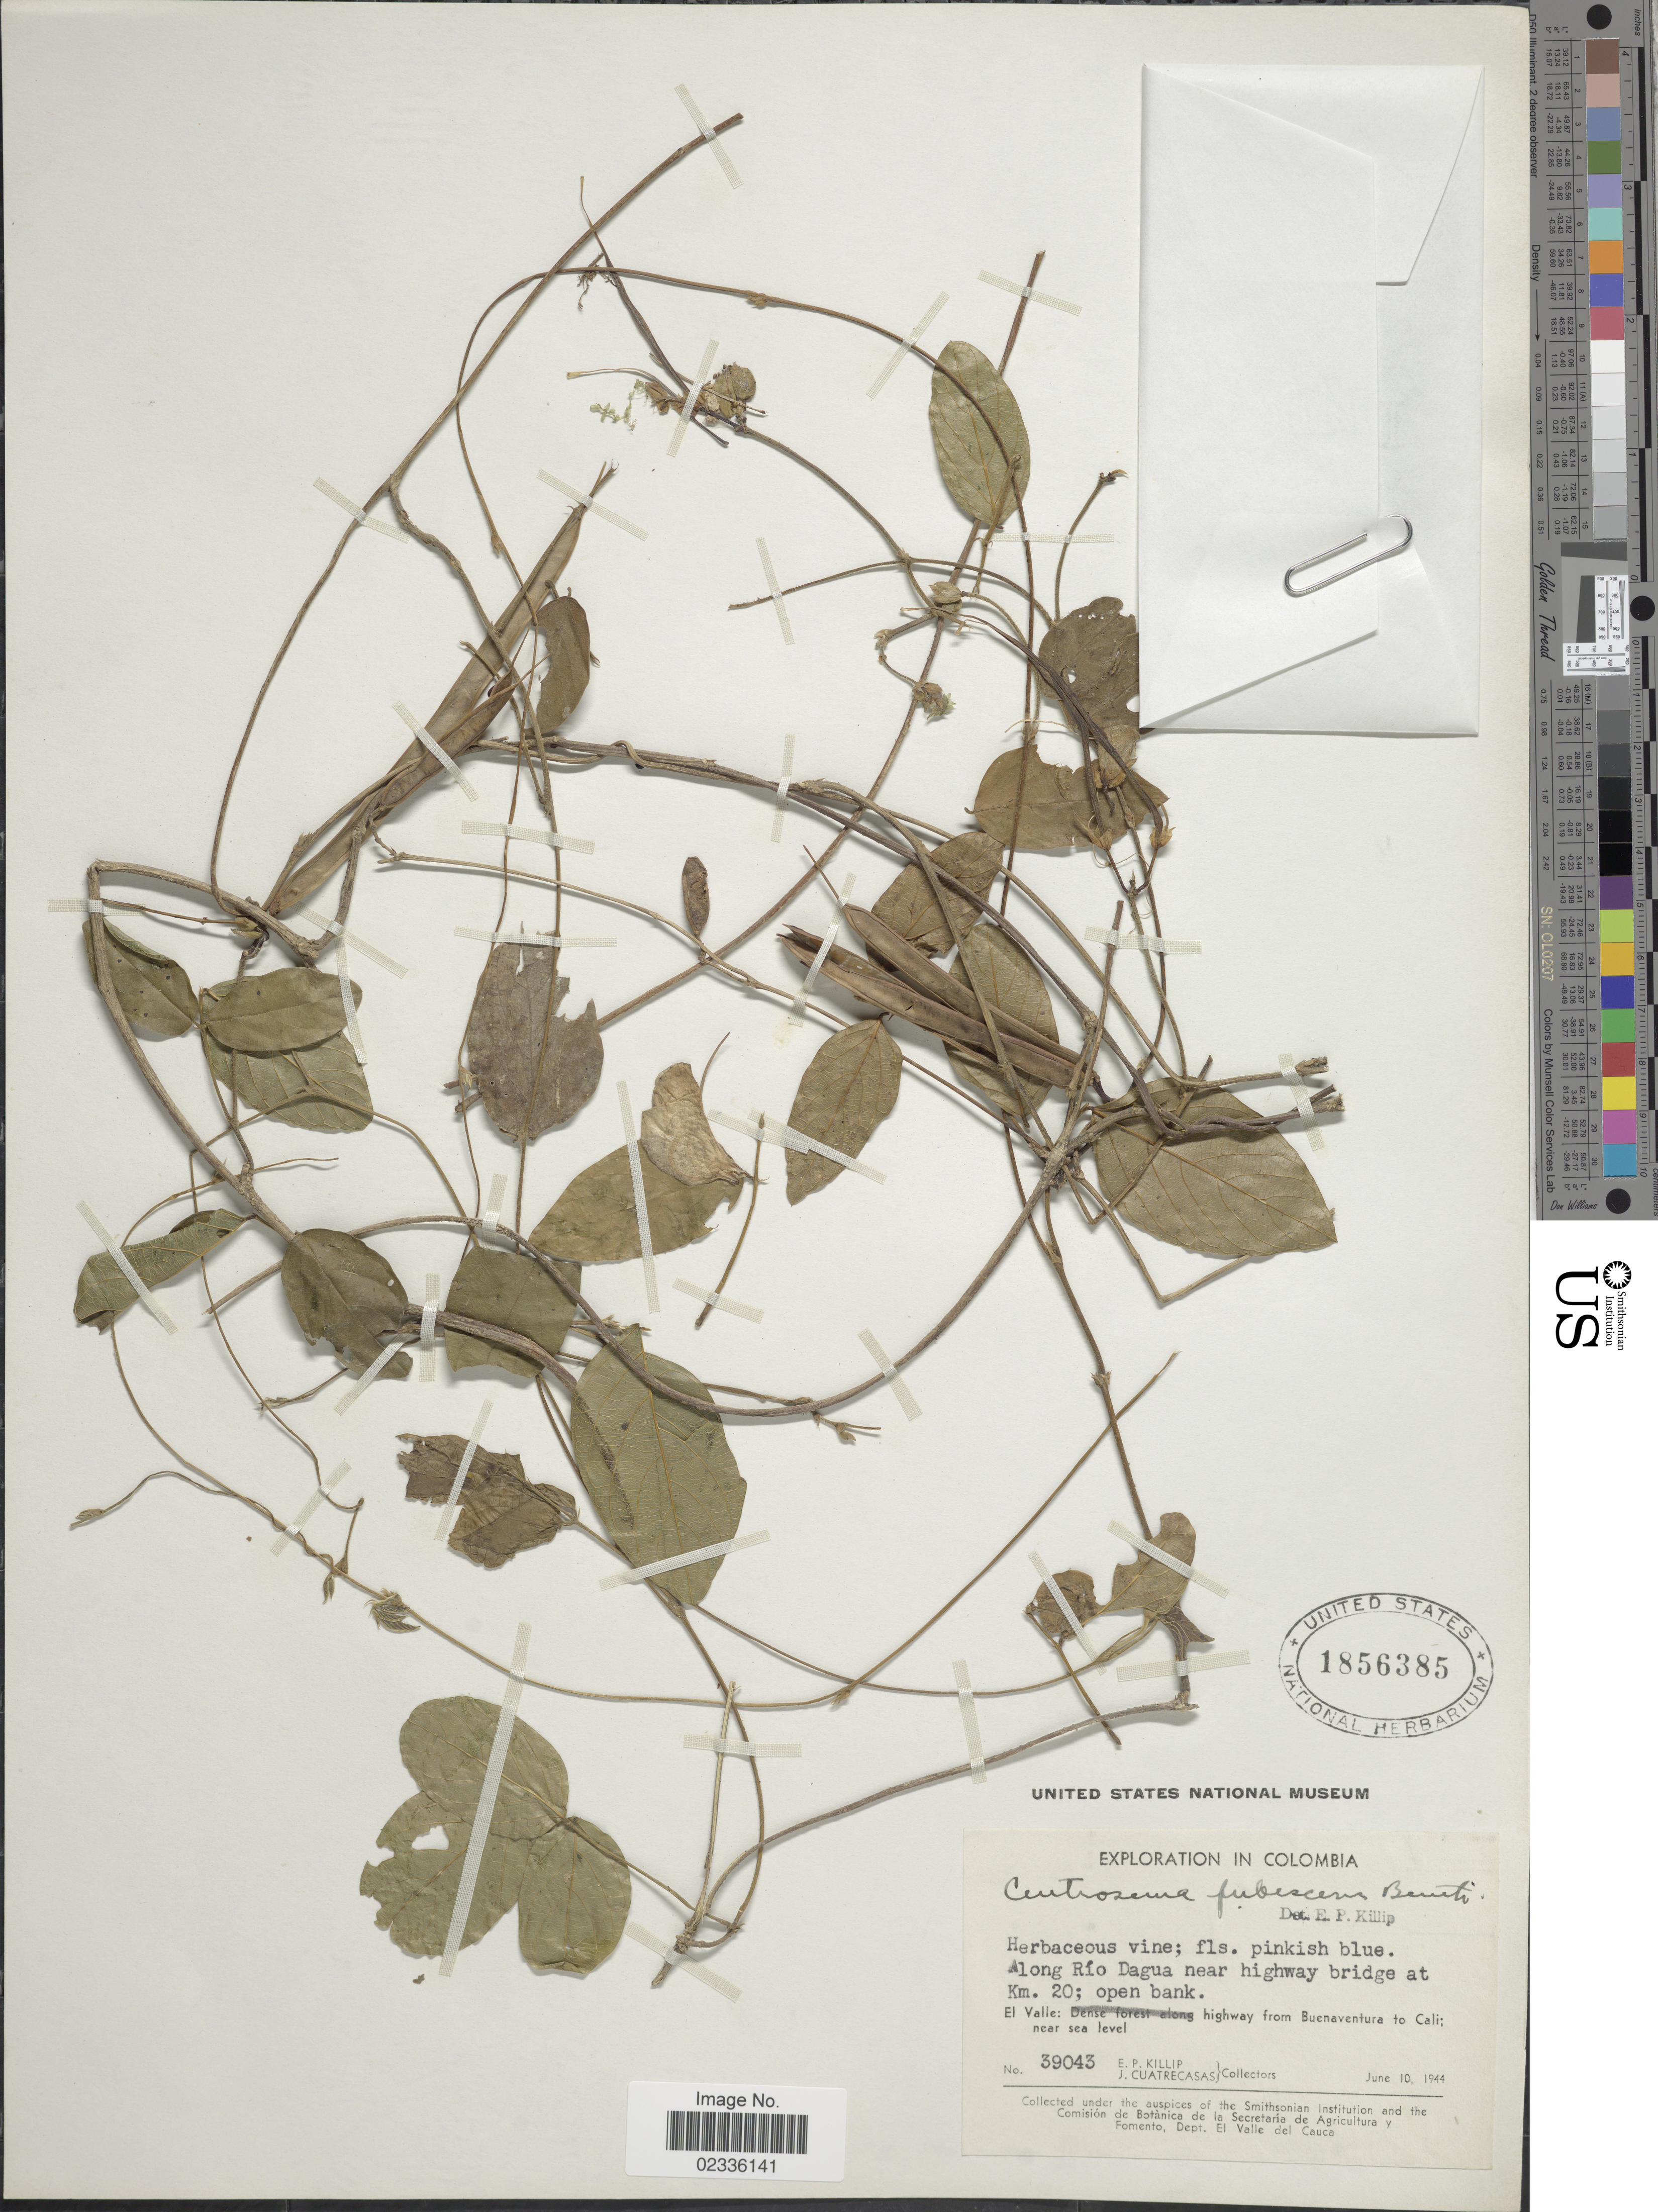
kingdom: Plantae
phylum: Tracheophyta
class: Magnoliopsida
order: Fabales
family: Fabaceae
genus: Centrosema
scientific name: Centrosema pubescens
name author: Benth.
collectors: E. P. Killip & J. Cuatrecasas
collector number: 39043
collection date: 1944-06-10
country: Colombia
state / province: Valle del Cauca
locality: Along Rio Dagua near highway bridge at Km.20; open bank. El Valle: highway from Buenaventura to cali.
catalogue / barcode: US 1856385